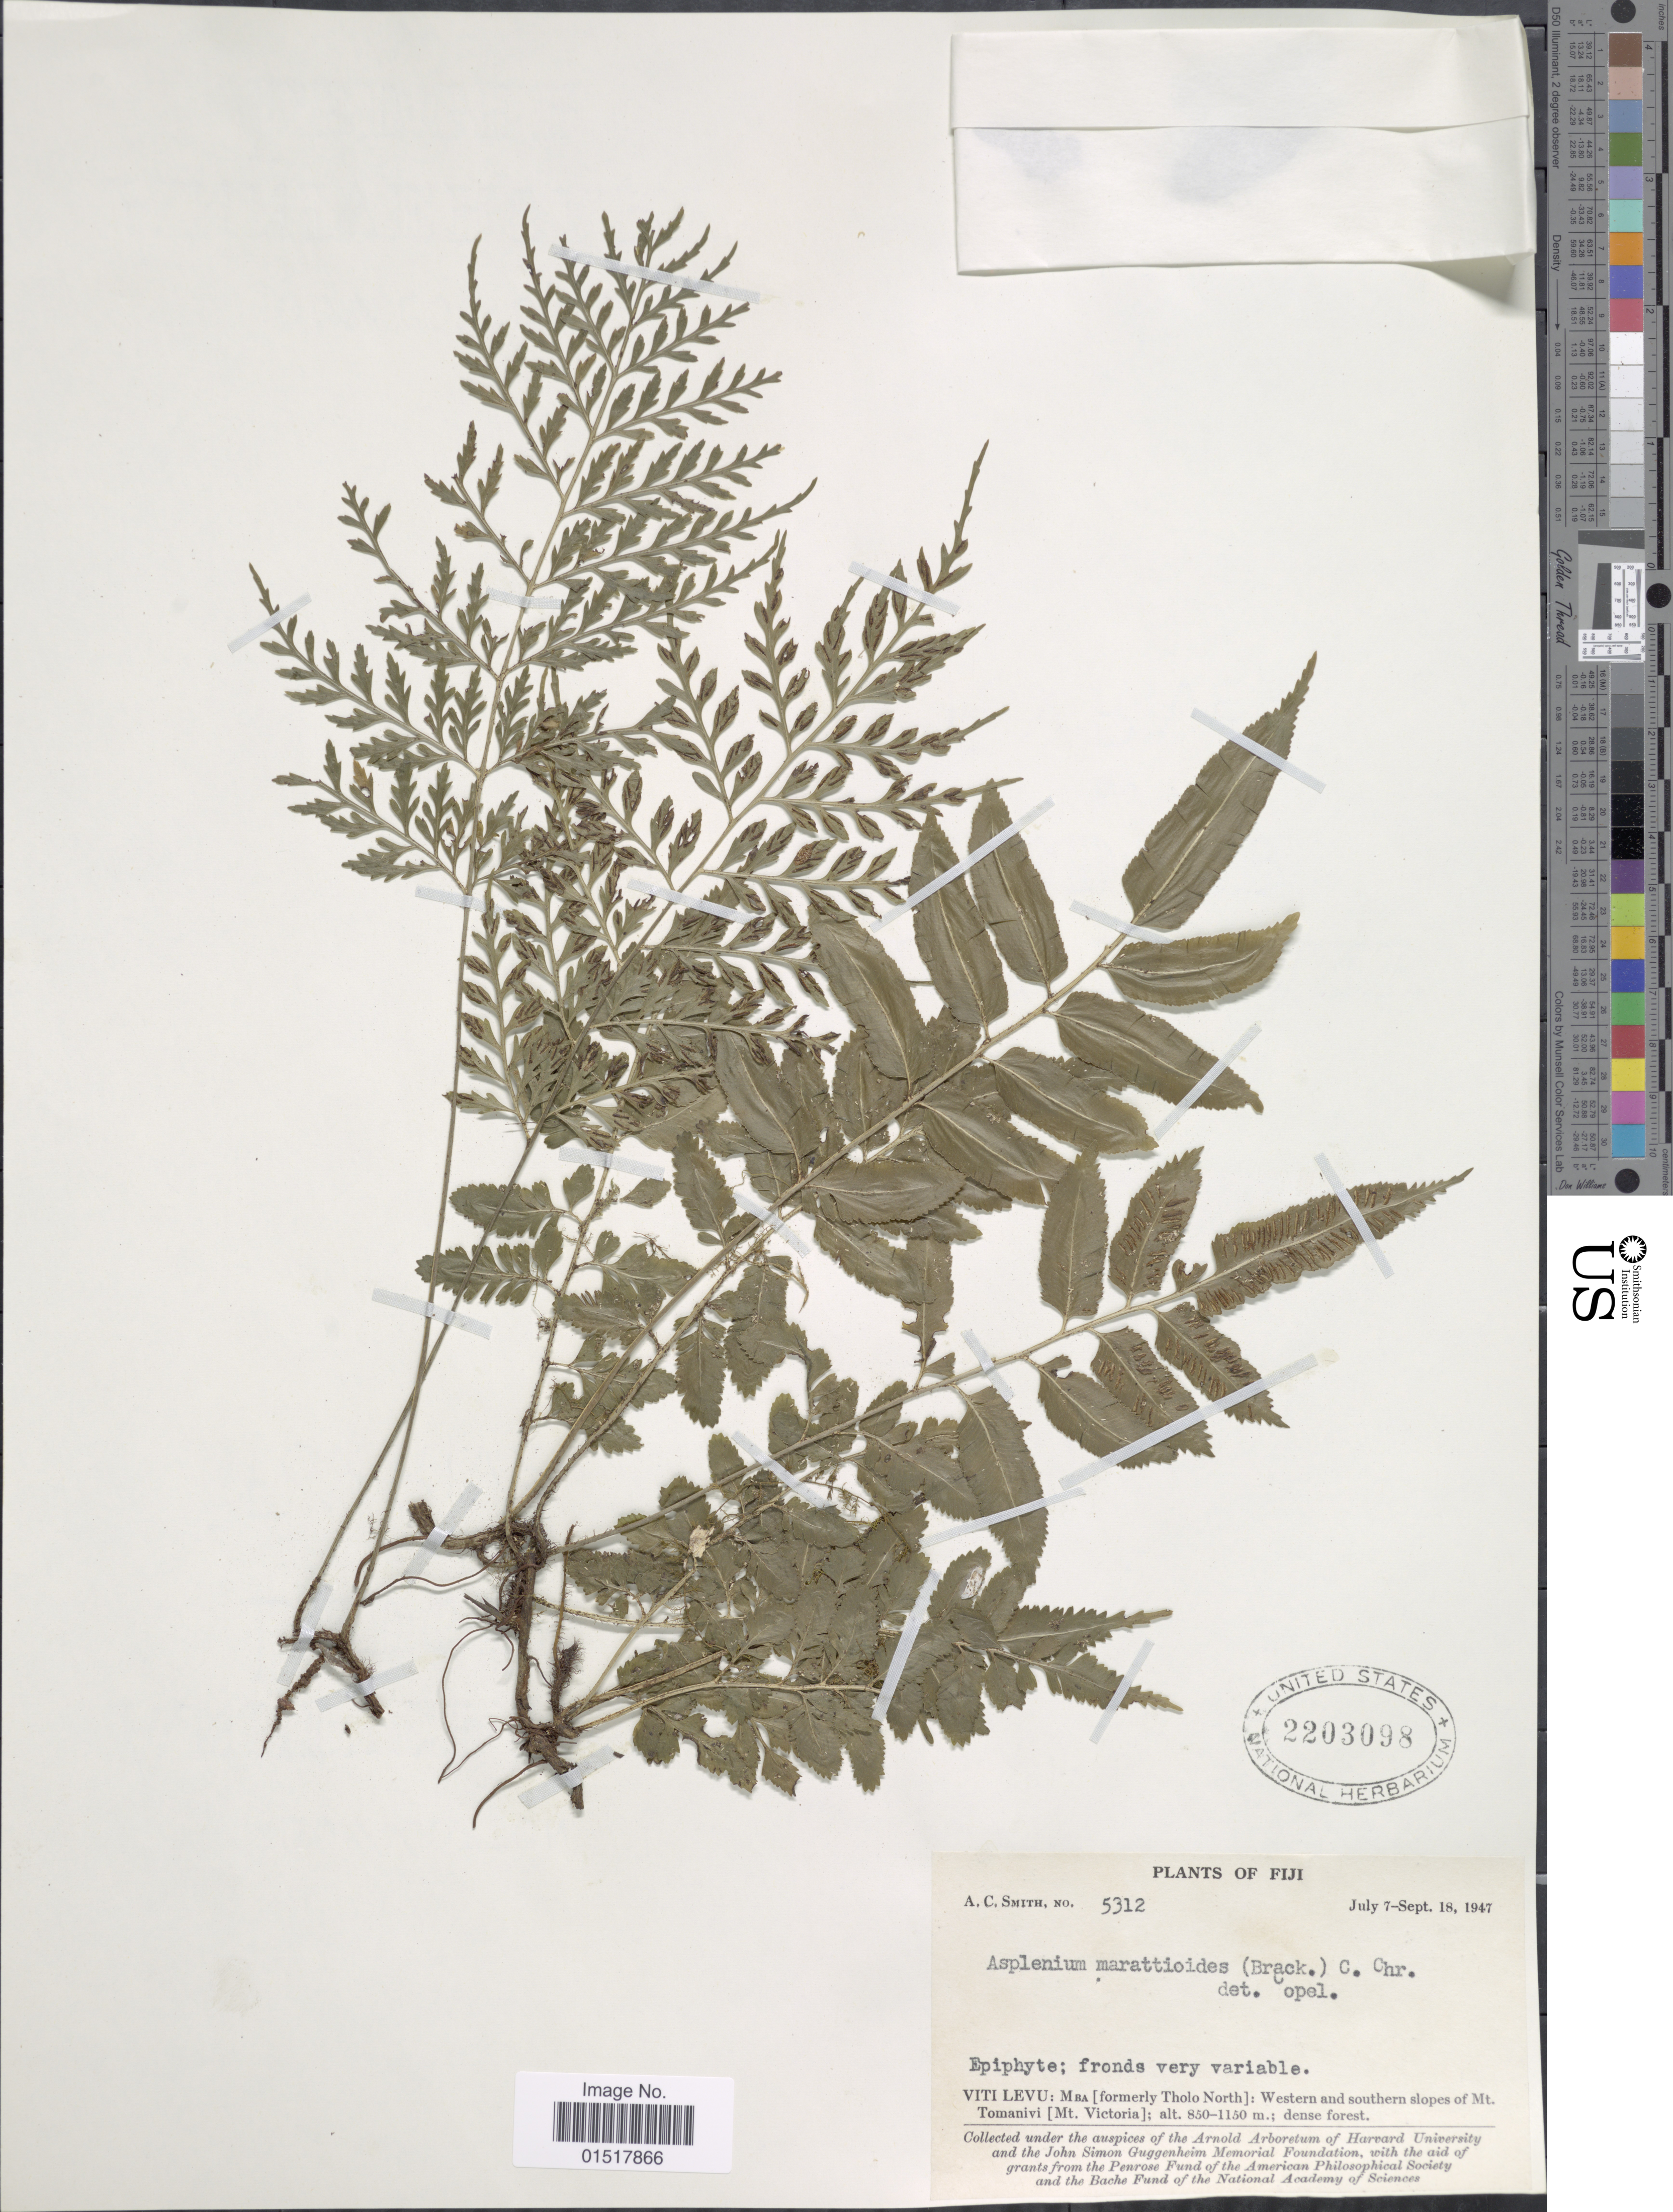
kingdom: Plantae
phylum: Tracheophyta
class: Polypodiopsida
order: Polypodiales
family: Aspleniaceae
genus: Asplenium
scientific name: Asplenium marattioides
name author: (Brack.) C. Chr.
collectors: A. C. Smith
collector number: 5312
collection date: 1947-07-07/1947-09-18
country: Fiji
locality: Viti Levu: Mba [formerly Tholo North]: Western and southern slopes of Mt. Tomanivi [Mt. Victoria].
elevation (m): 850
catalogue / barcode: US 2203098